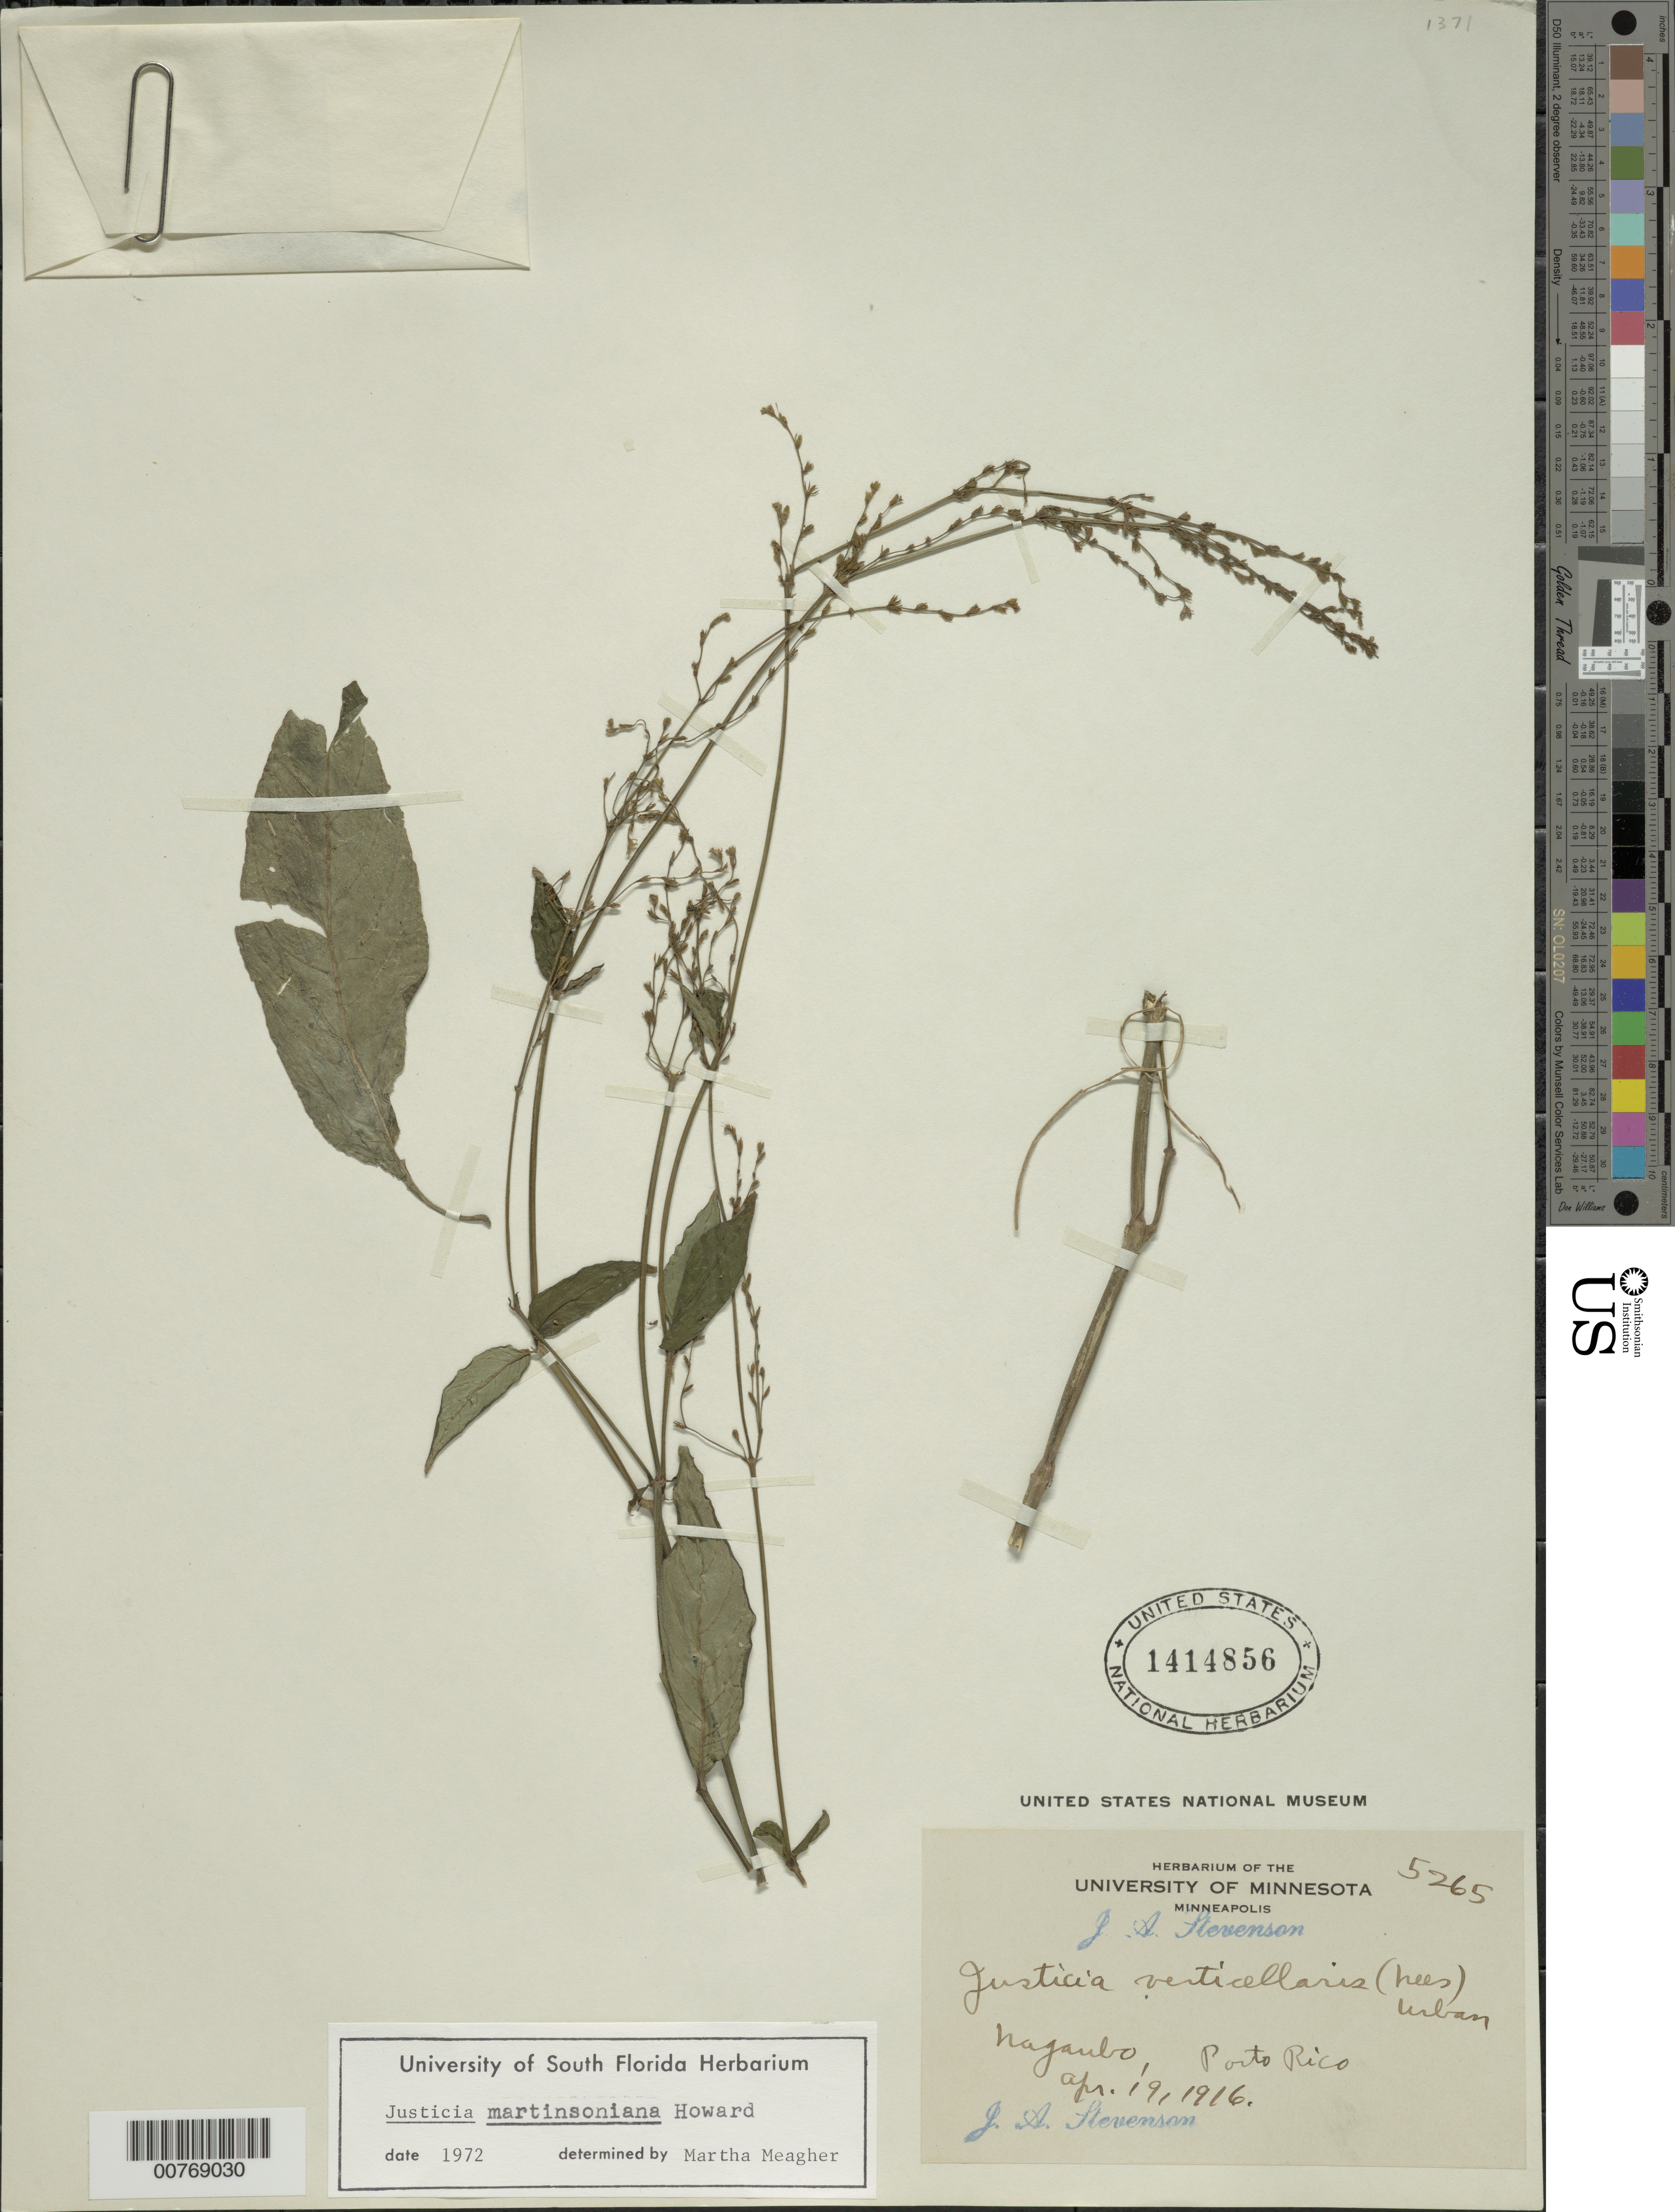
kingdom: Plantae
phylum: Tracheophyta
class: Magnoliopsida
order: Lamiales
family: Acanthaceae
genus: Justicia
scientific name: Justicia martinsoniana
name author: R.A. Howard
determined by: Meagher, M.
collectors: J. Stevenson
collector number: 5265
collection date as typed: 19 Apr 1916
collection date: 1916-04-19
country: Puerto Rico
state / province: Naguabo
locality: Naguabo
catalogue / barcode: US 1414856